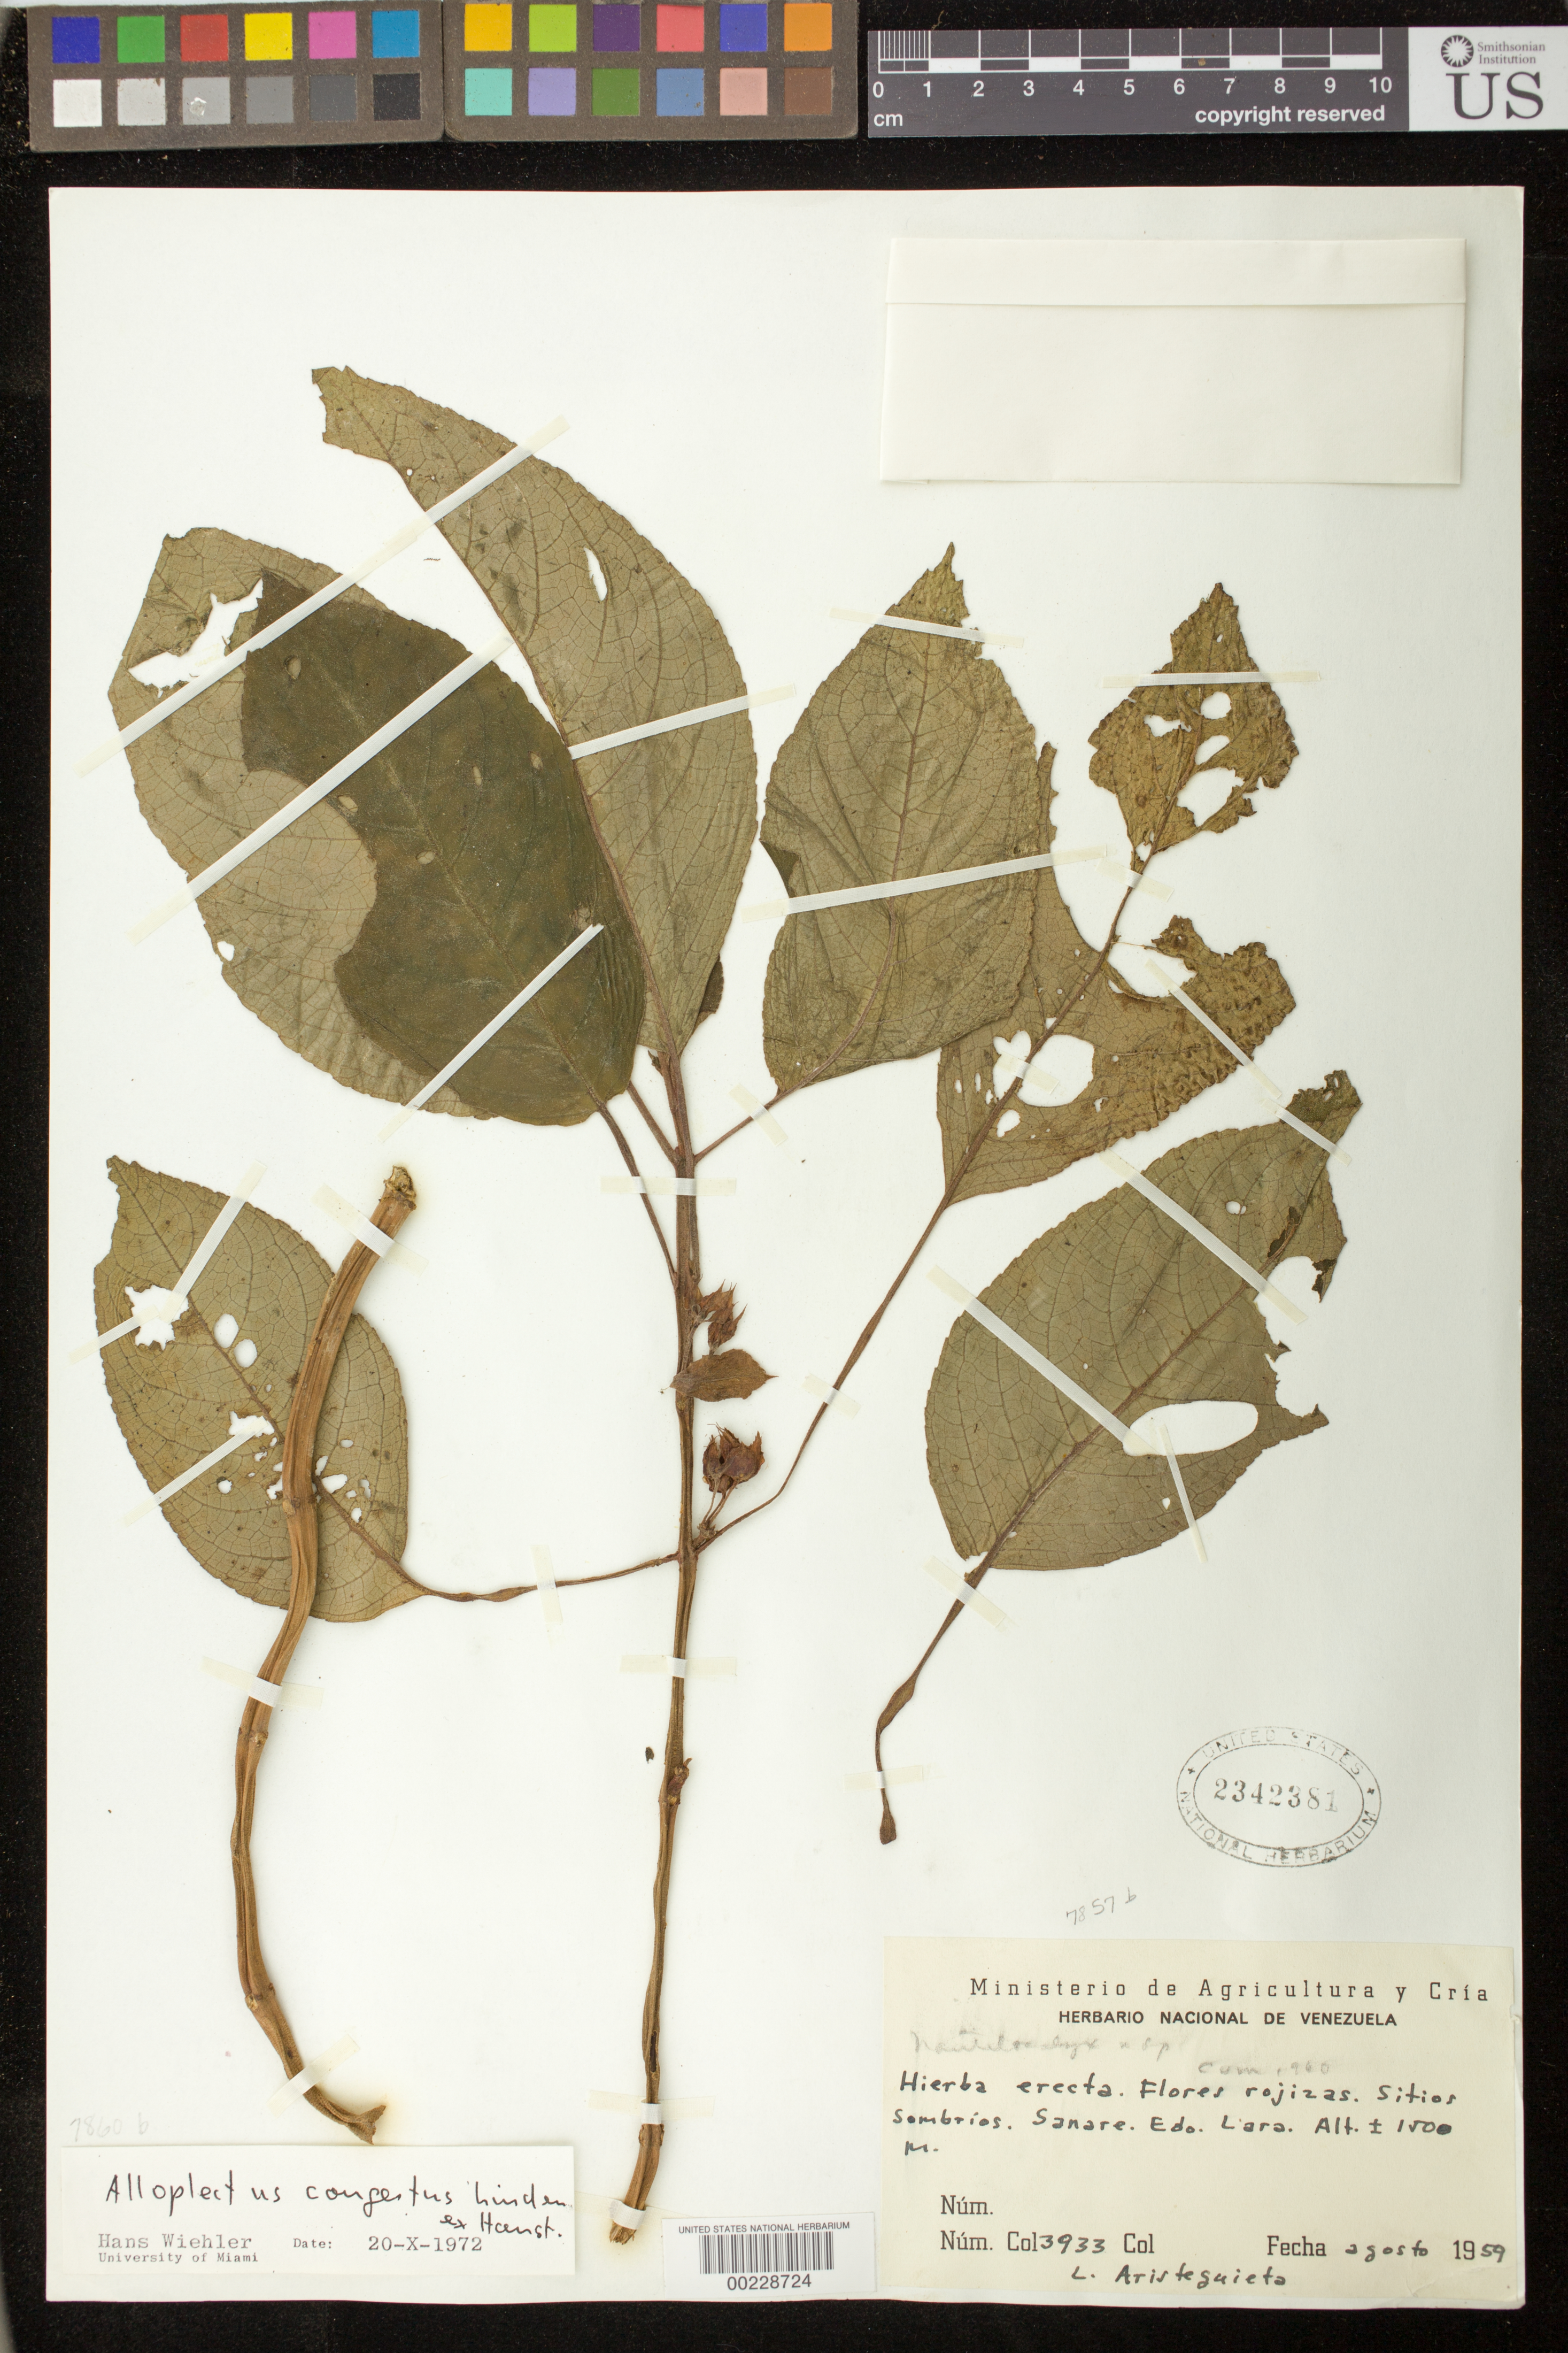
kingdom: Plantae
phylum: Tracheophyta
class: Magnoliopsida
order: Lamiales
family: Gesneriaceae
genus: Corytoplectus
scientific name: Corytoplectus congestus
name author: (Linden ex Hanst.) Wiehler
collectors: L. Aristeguieta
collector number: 3933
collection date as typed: Aug 1959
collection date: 1959-08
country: Venezuela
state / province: Lara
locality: Sanare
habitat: Shady places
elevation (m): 1500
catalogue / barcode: US 2342381